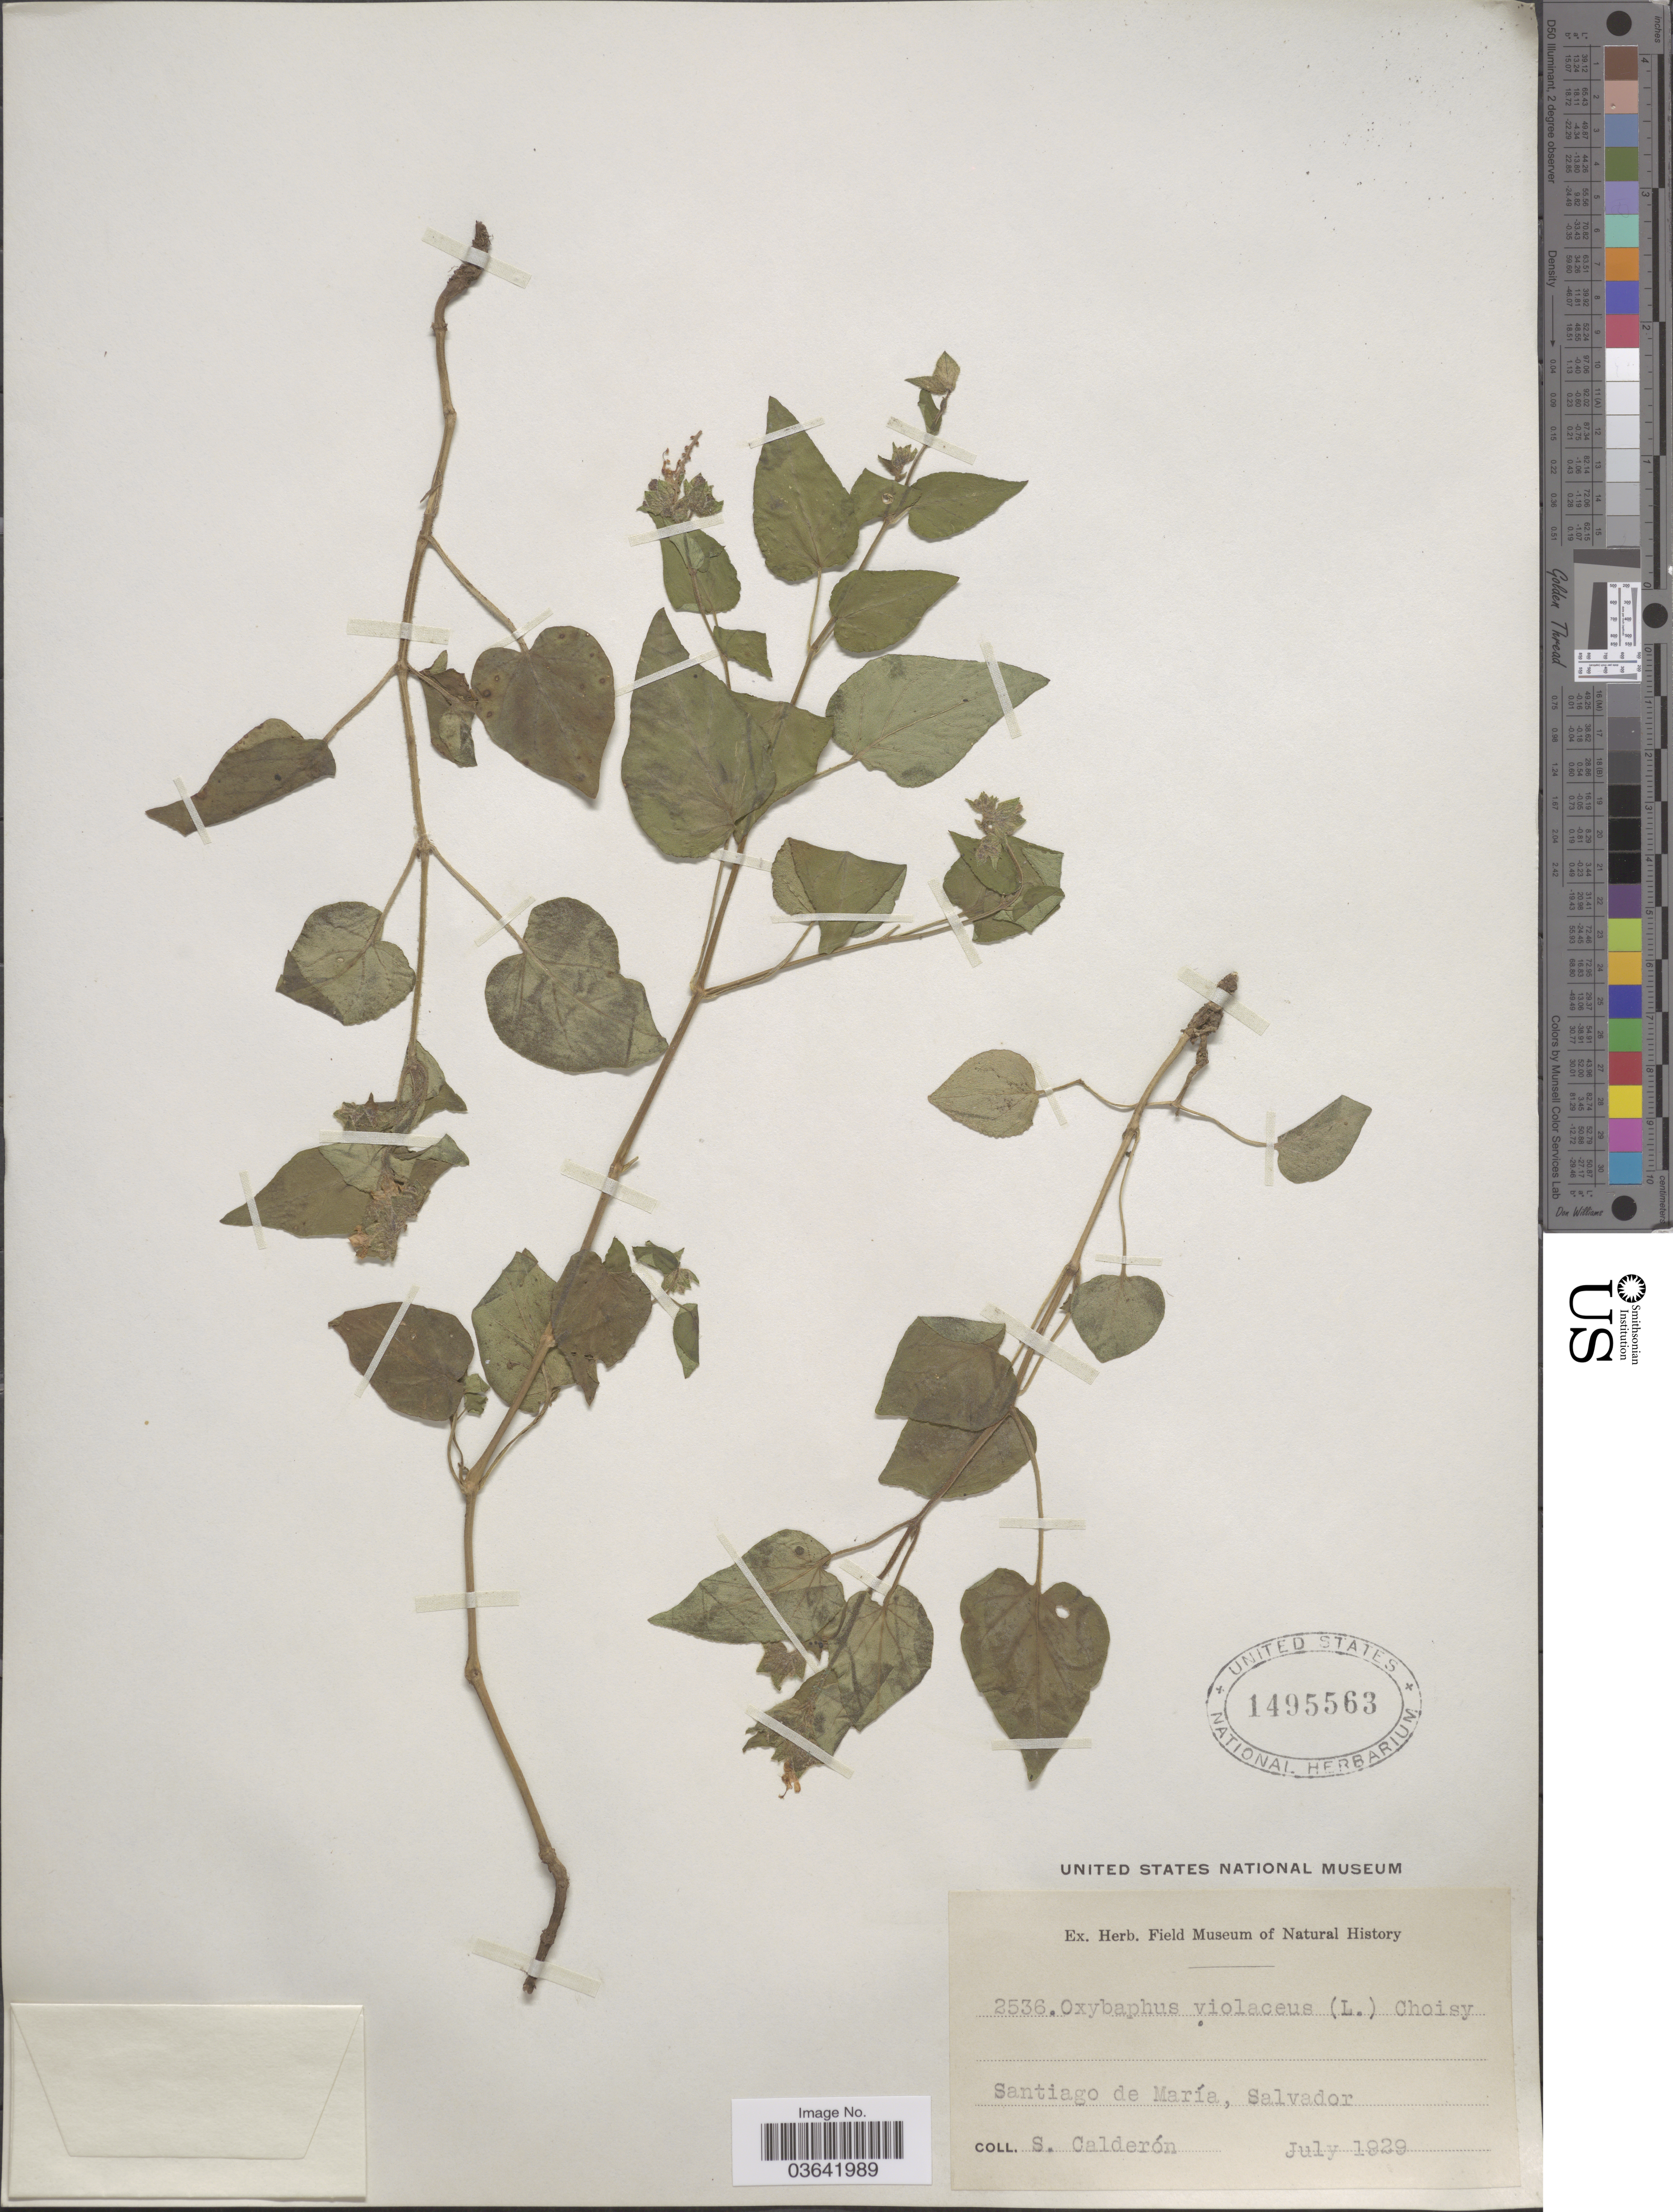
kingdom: Plantae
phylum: Tracheophyta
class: Magnoliopsida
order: Caryophyllales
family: Nyctaginaceae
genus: Mirabilis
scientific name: Mirabilis violacea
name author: (L.) Heimerl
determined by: Strong, Mark T., (BOT), Smithsonian Institution - National Museum of Natural History (UNITED STATES)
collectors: S. Calderón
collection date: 1929-07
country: El Salvador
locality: Santiago de María.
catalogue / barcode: US 1495563